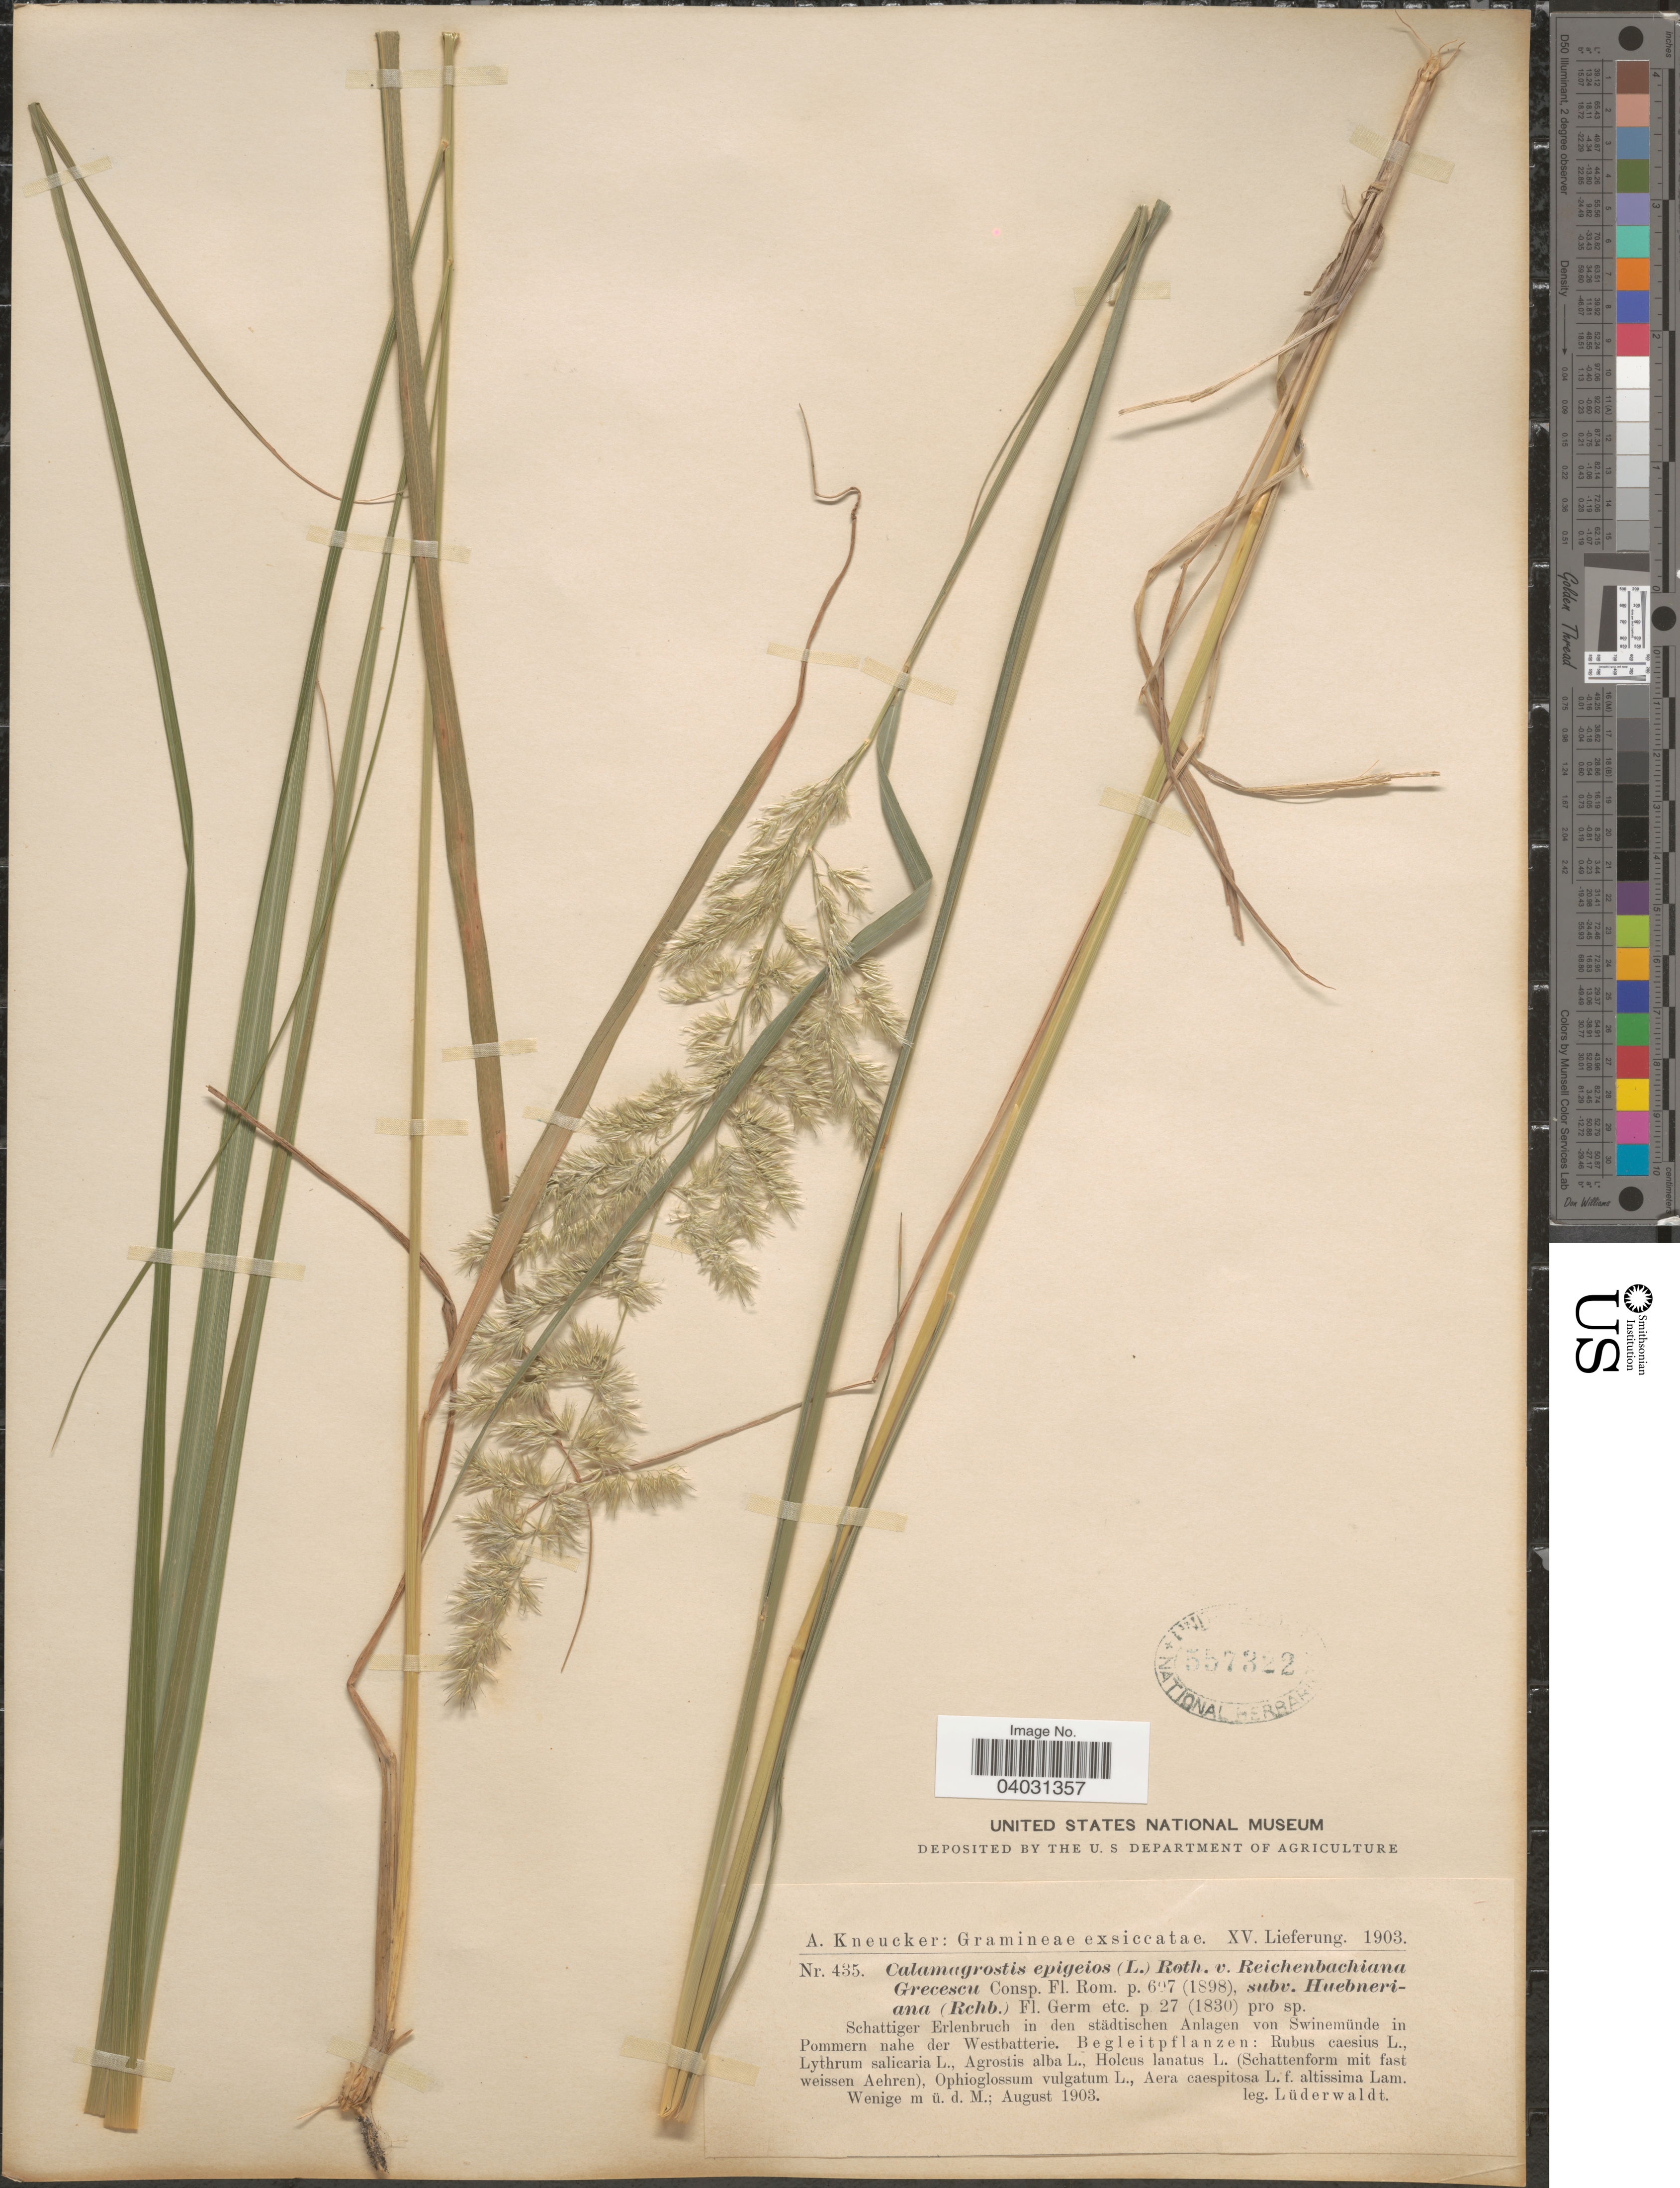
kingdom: Plantae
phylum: Tracheophyta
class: Liliopsida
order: Poales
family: Poaceae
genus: Calamagrostis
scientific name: Calamagrostis epigeios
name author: (L.) Roth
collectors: Luderwaldt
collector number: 435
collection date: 1903-08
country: Poland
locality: Schattiger Erlenbruch in den städtischen Anlagen von Swinemünde in Pommern nahe der Westbatterie.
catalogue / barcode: US 557322